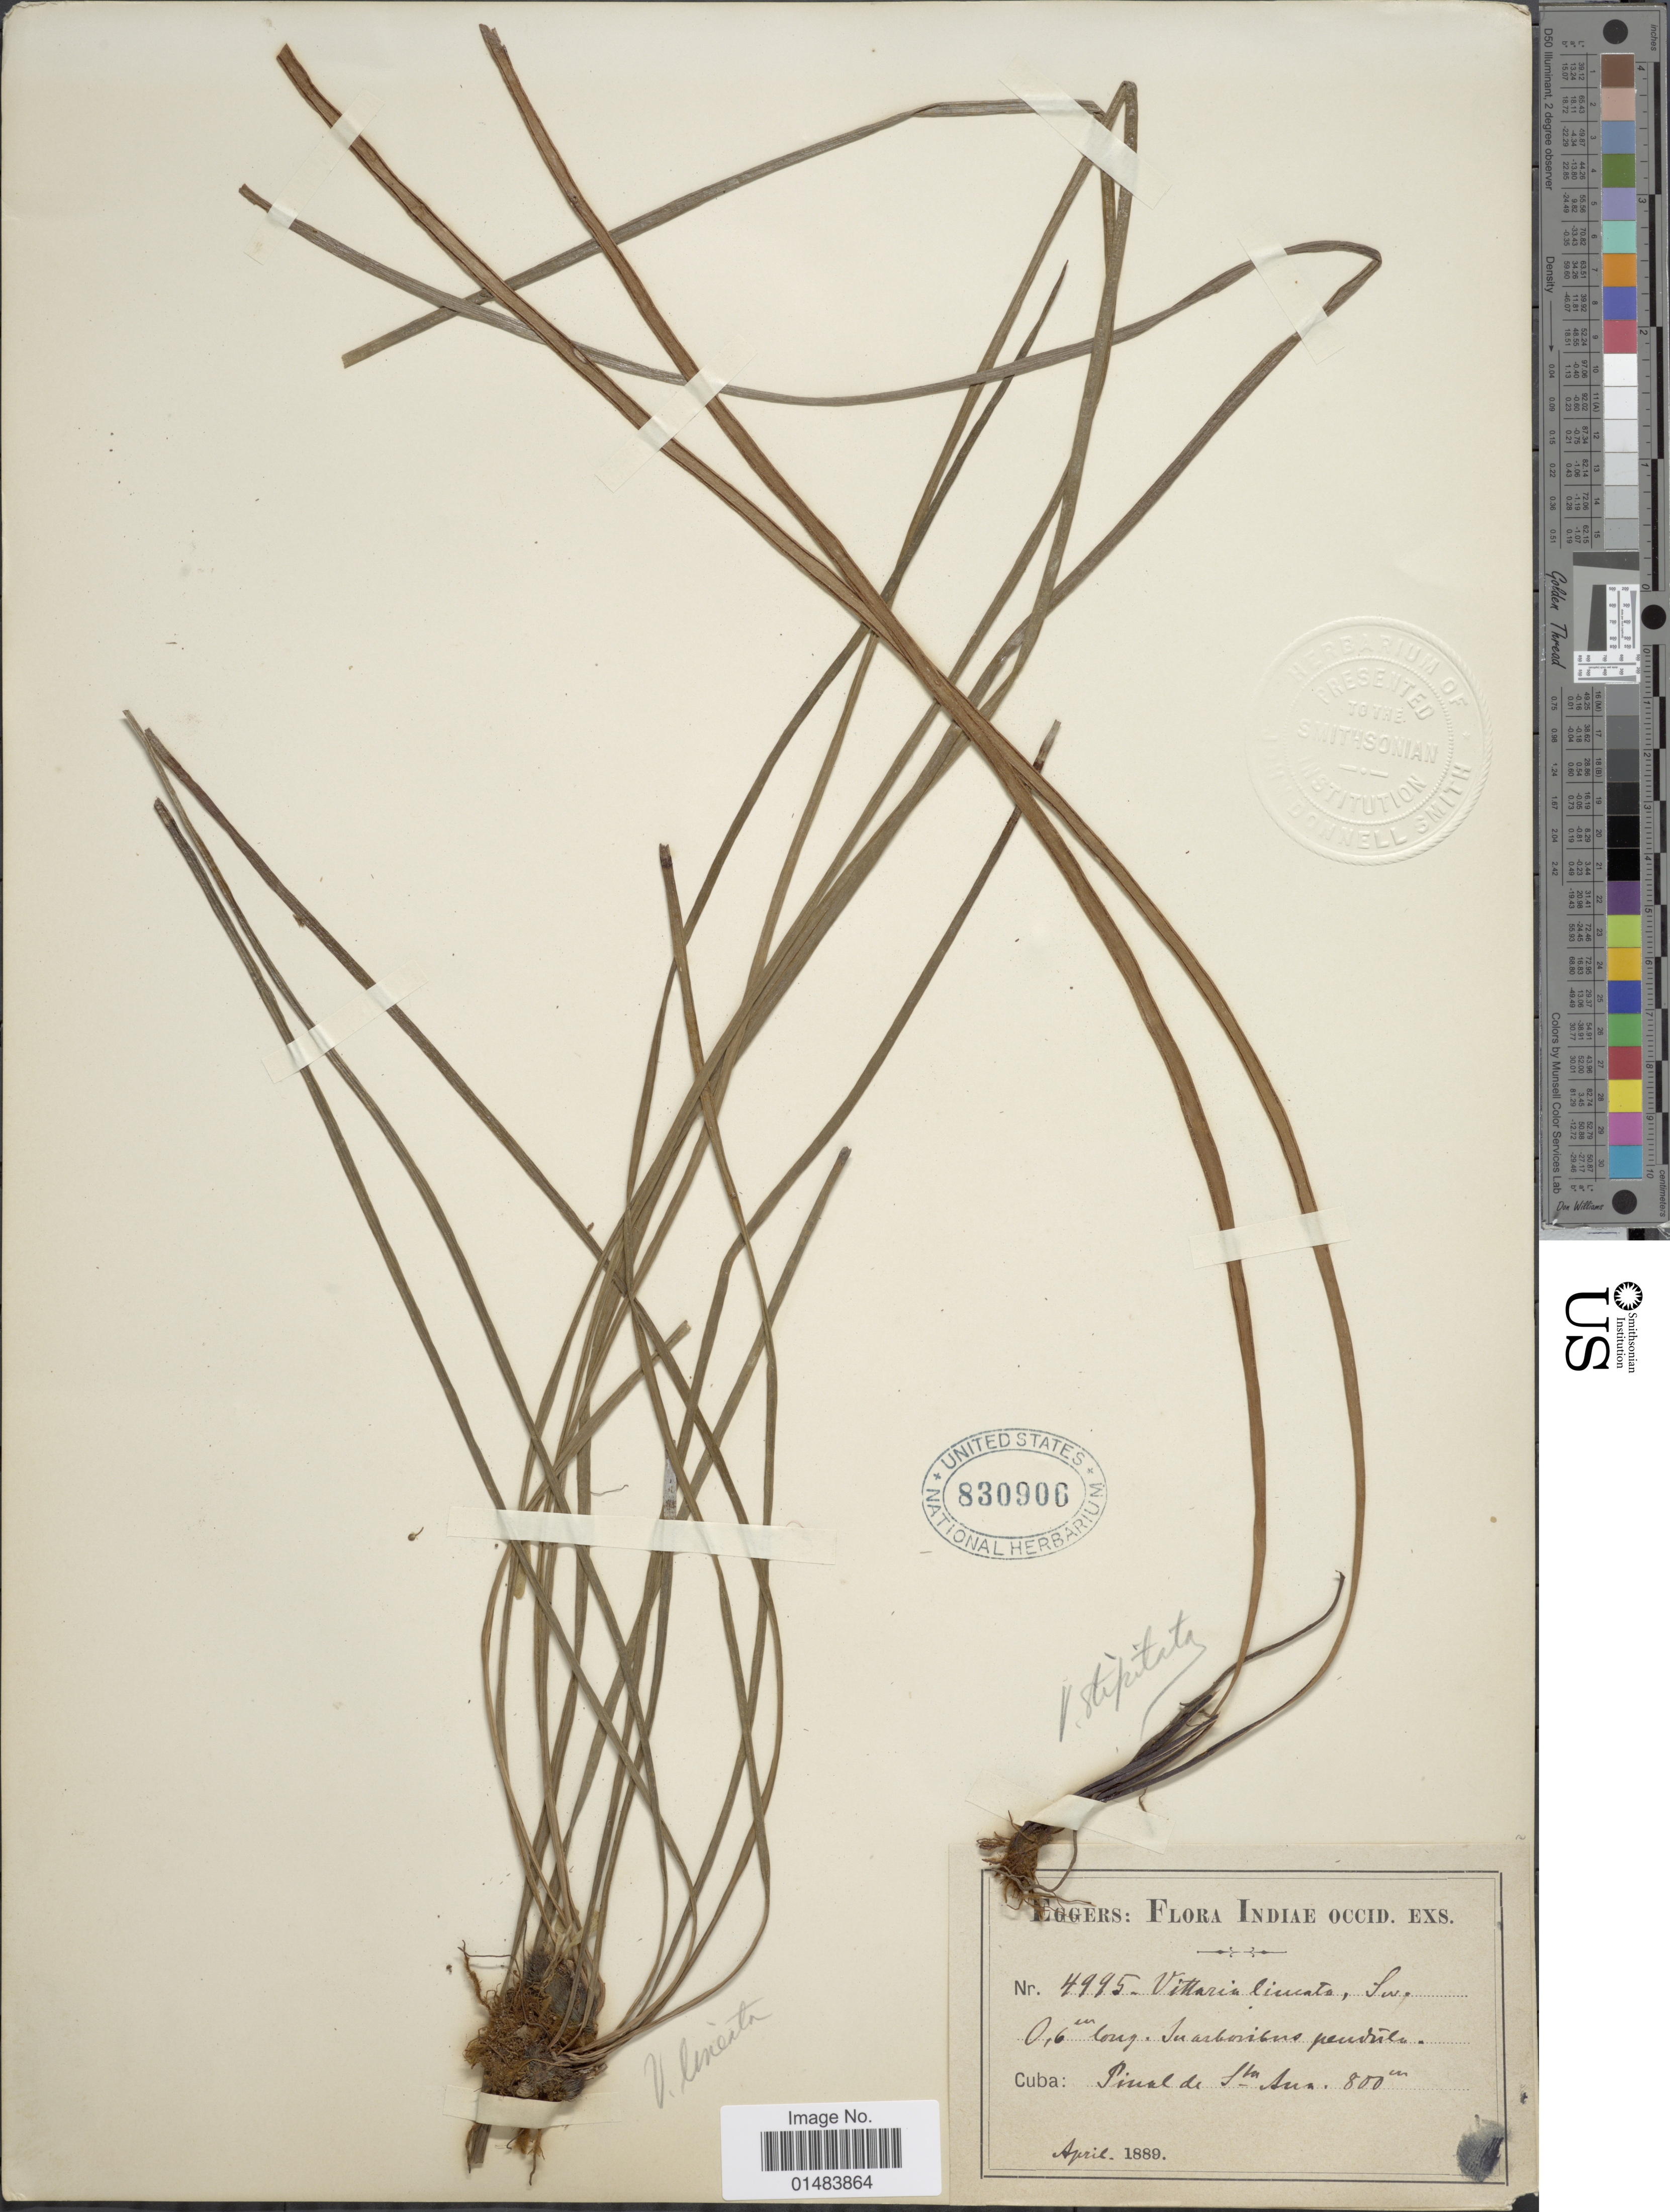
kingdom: Plantae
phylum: Tracheophyta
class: Polypodiopsida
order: Polypodiales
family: Pteridaceae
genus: Vittaria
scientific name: Vittaria lineata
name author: (L.) Sm.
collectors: -. Eggers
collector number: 4995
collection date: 1889-04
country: Cuba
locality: Pinal de Sta. Ana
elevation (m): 800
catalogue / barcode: US 830906